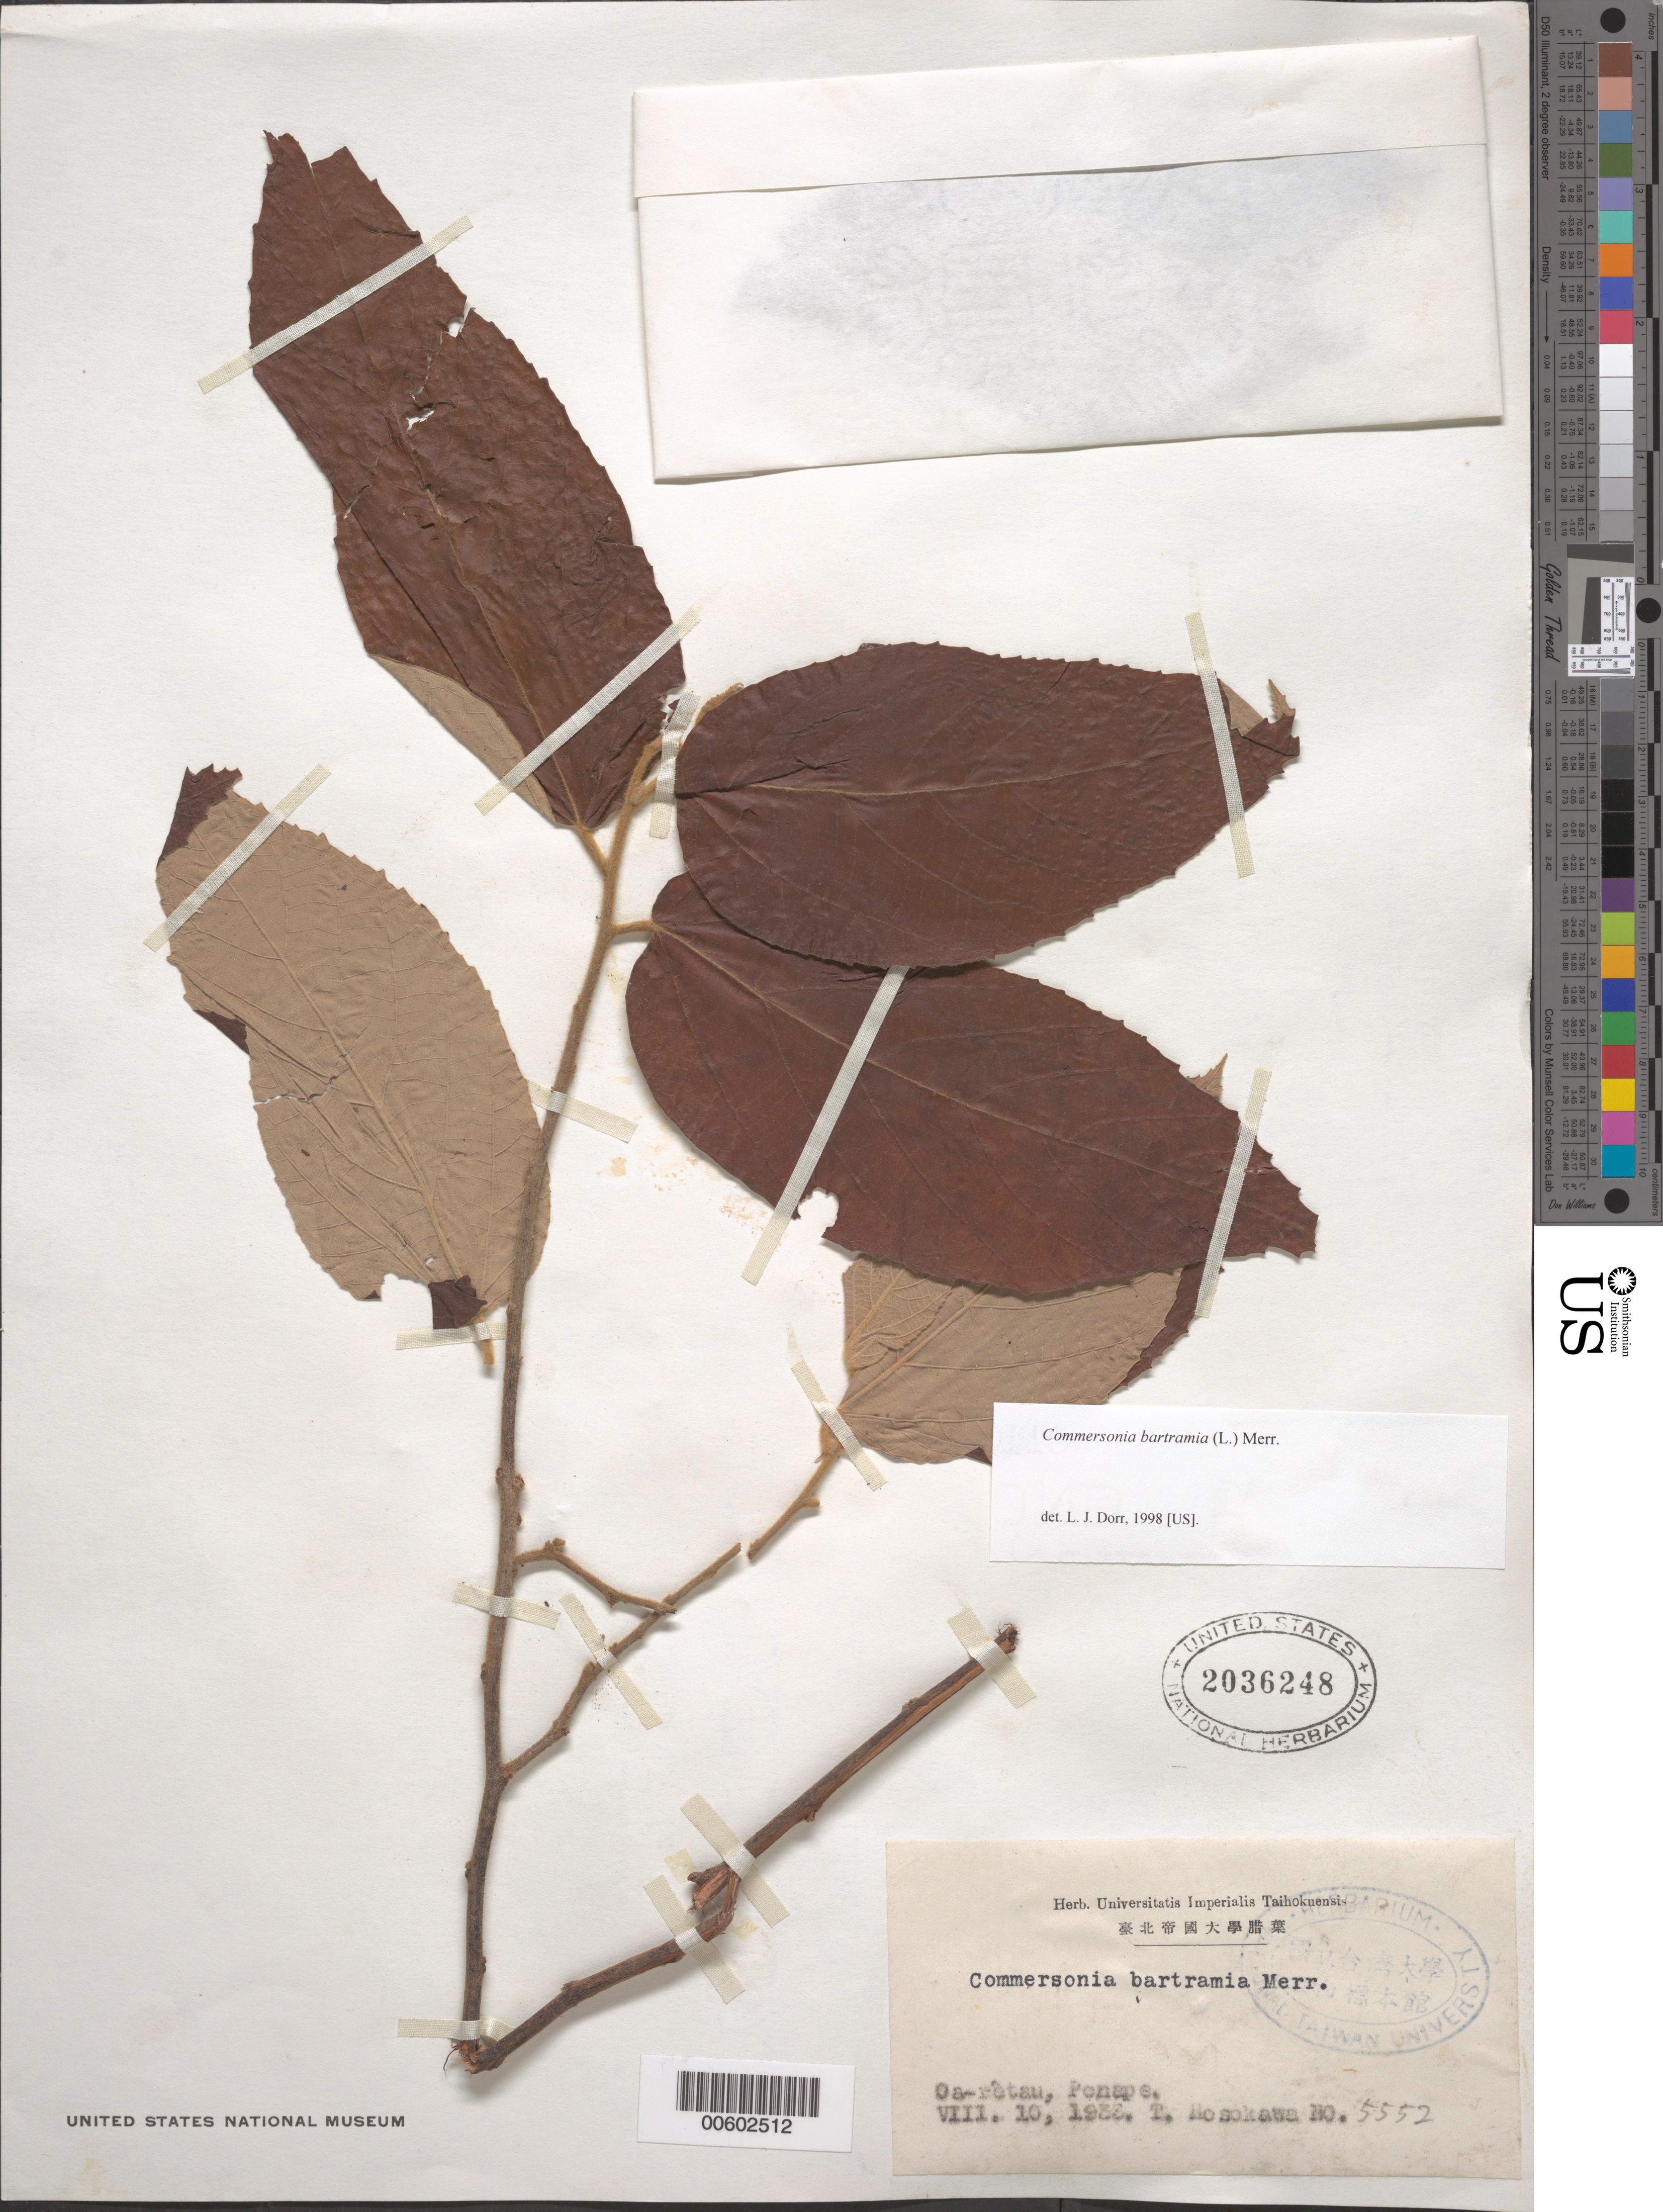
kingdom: Plantae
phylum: Tracheophyta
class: Magnoliopsida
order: Malvales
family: Malvaceae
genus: Commersonia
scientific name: Commersonia bartramia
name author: (L.) Merr.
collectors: T. Hosakawa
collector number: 5552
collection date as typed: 10 Aug 1933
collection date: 1933-08-10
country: Micronesia, Federated States of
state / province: Pohnpei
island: Pohnpei [Ponape]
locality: Oa-rêtau. [Pohnpei = Ponape]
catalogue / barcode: US 2036248